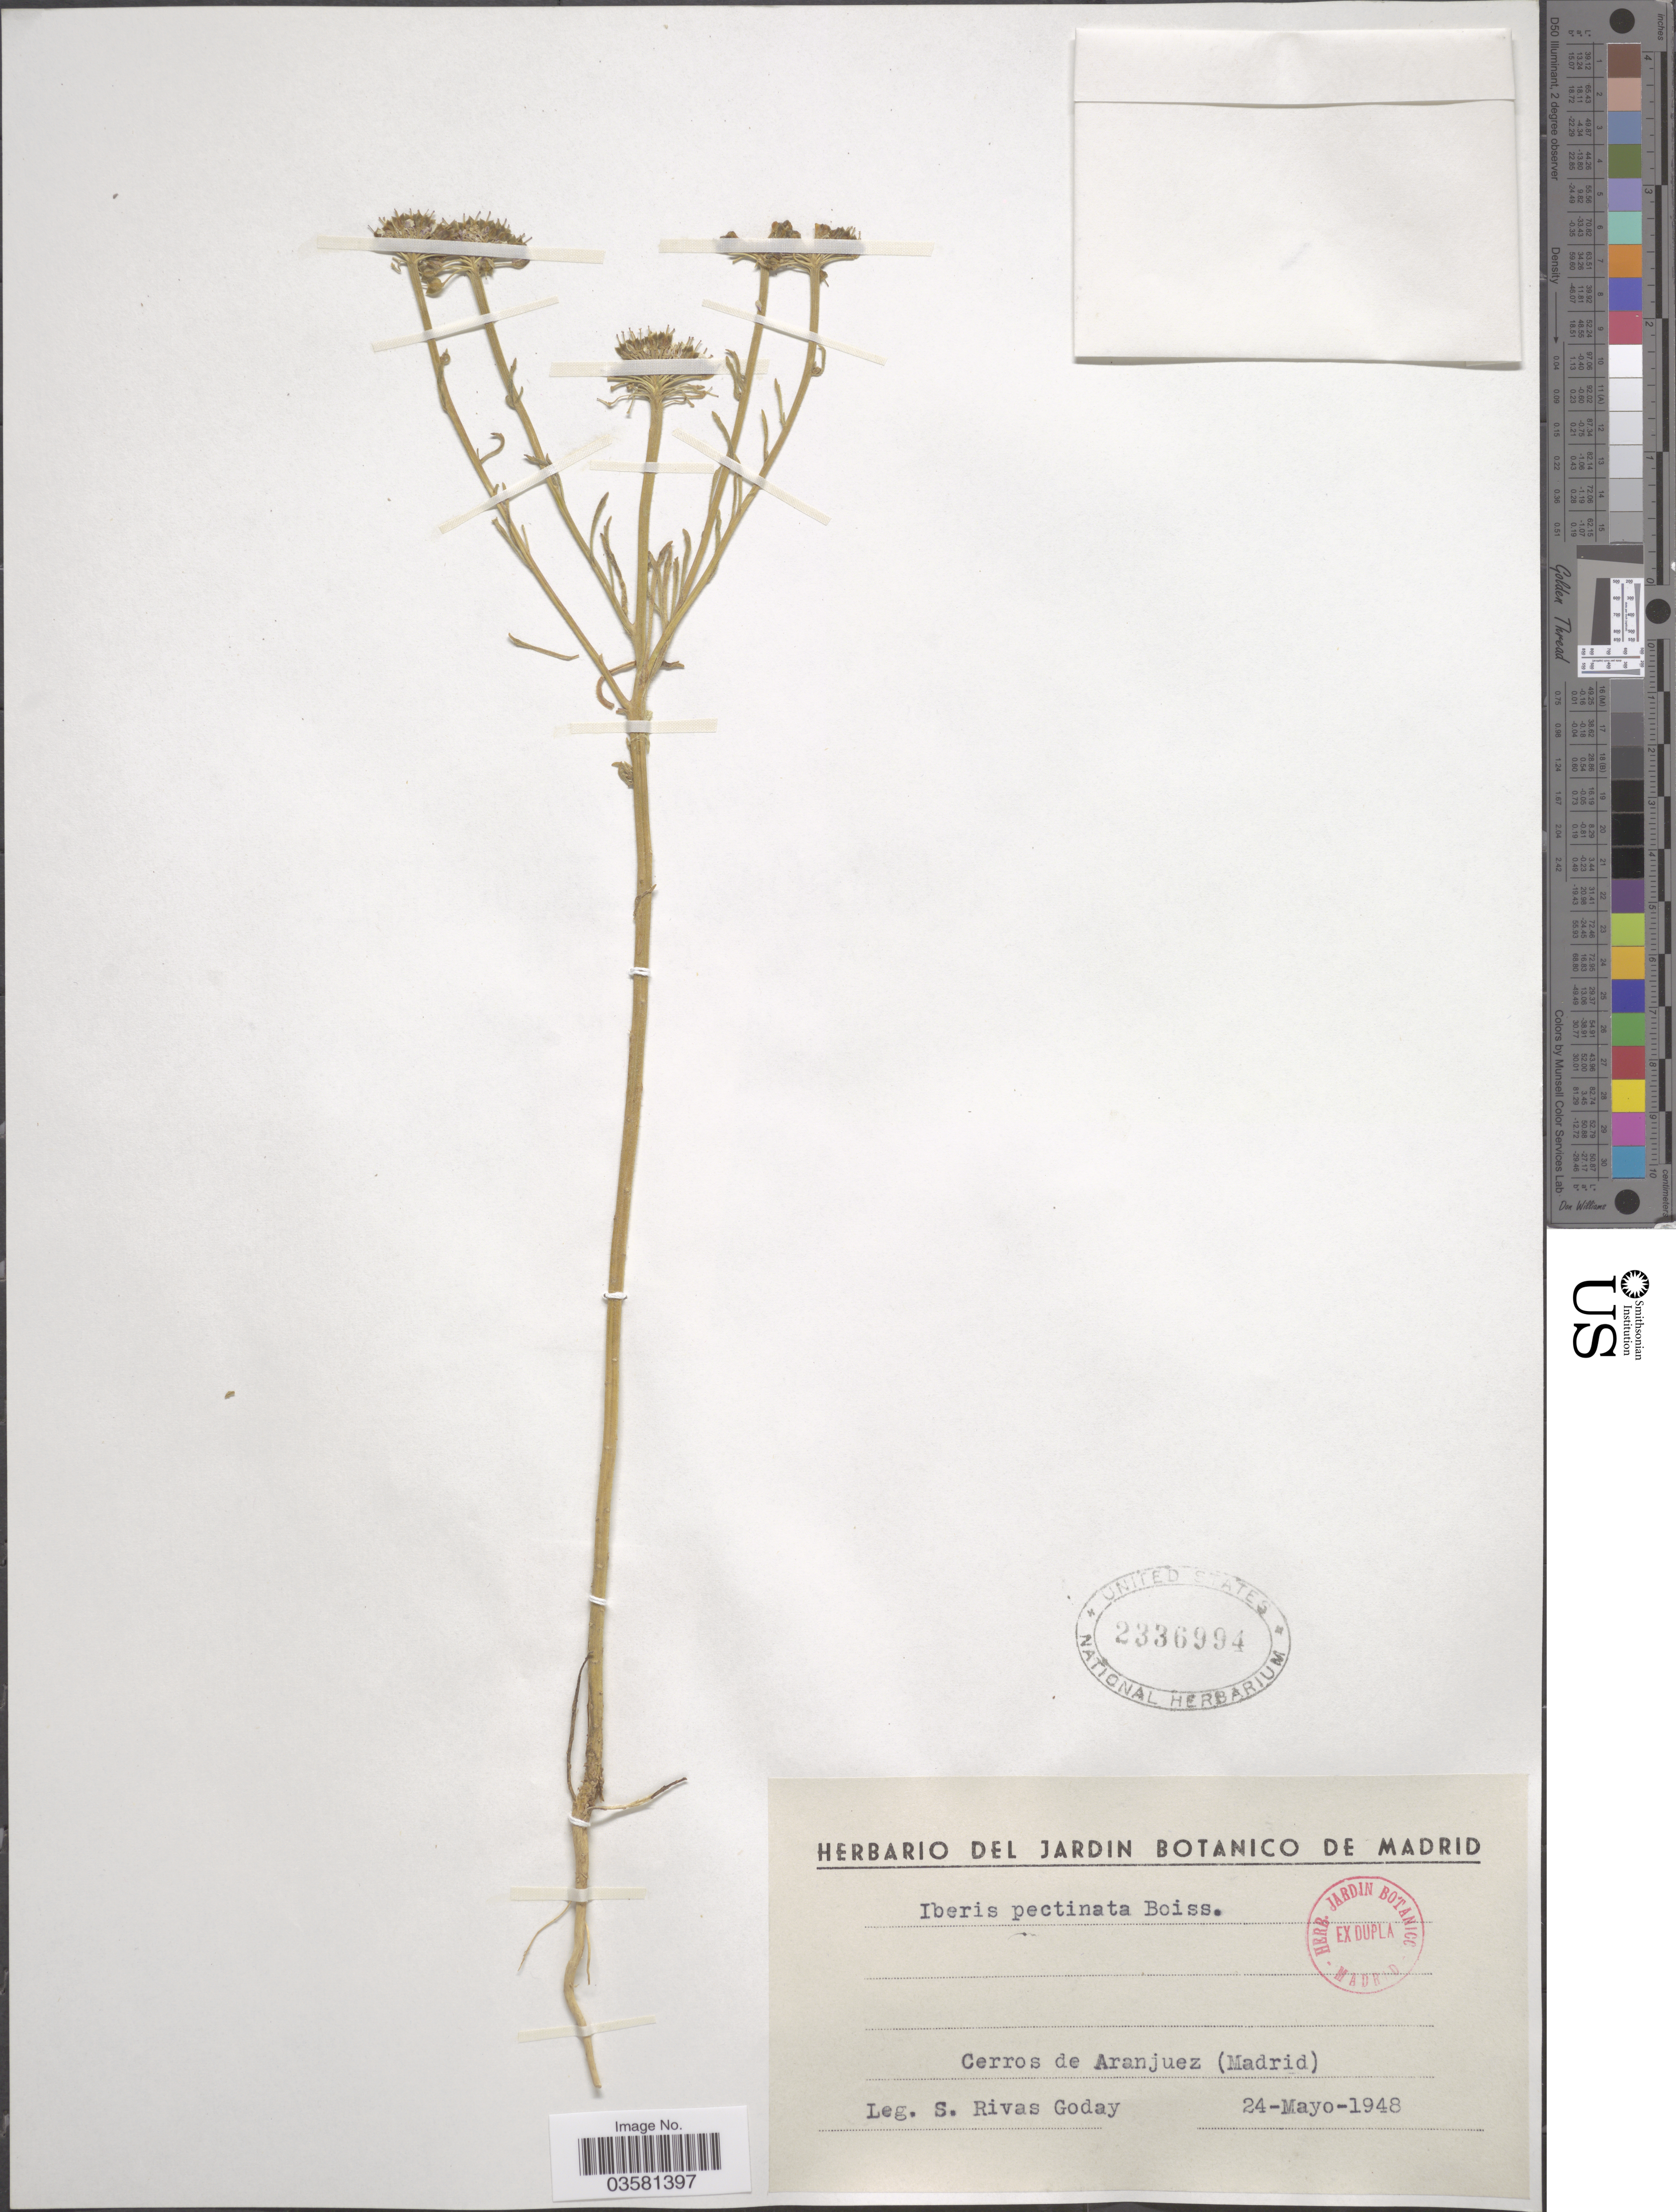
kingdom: Plantae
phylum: Tracheophyta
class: Magnoliopsida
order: Brassicales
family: Brassicaceae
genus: Iberis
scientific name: Iberis pectinata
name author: Boiss. & Reut.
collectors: S. Goday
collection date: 1948-05-24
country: Spain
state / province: Madrid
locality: Cerros de Aranjuez.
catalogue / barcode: US 2336994